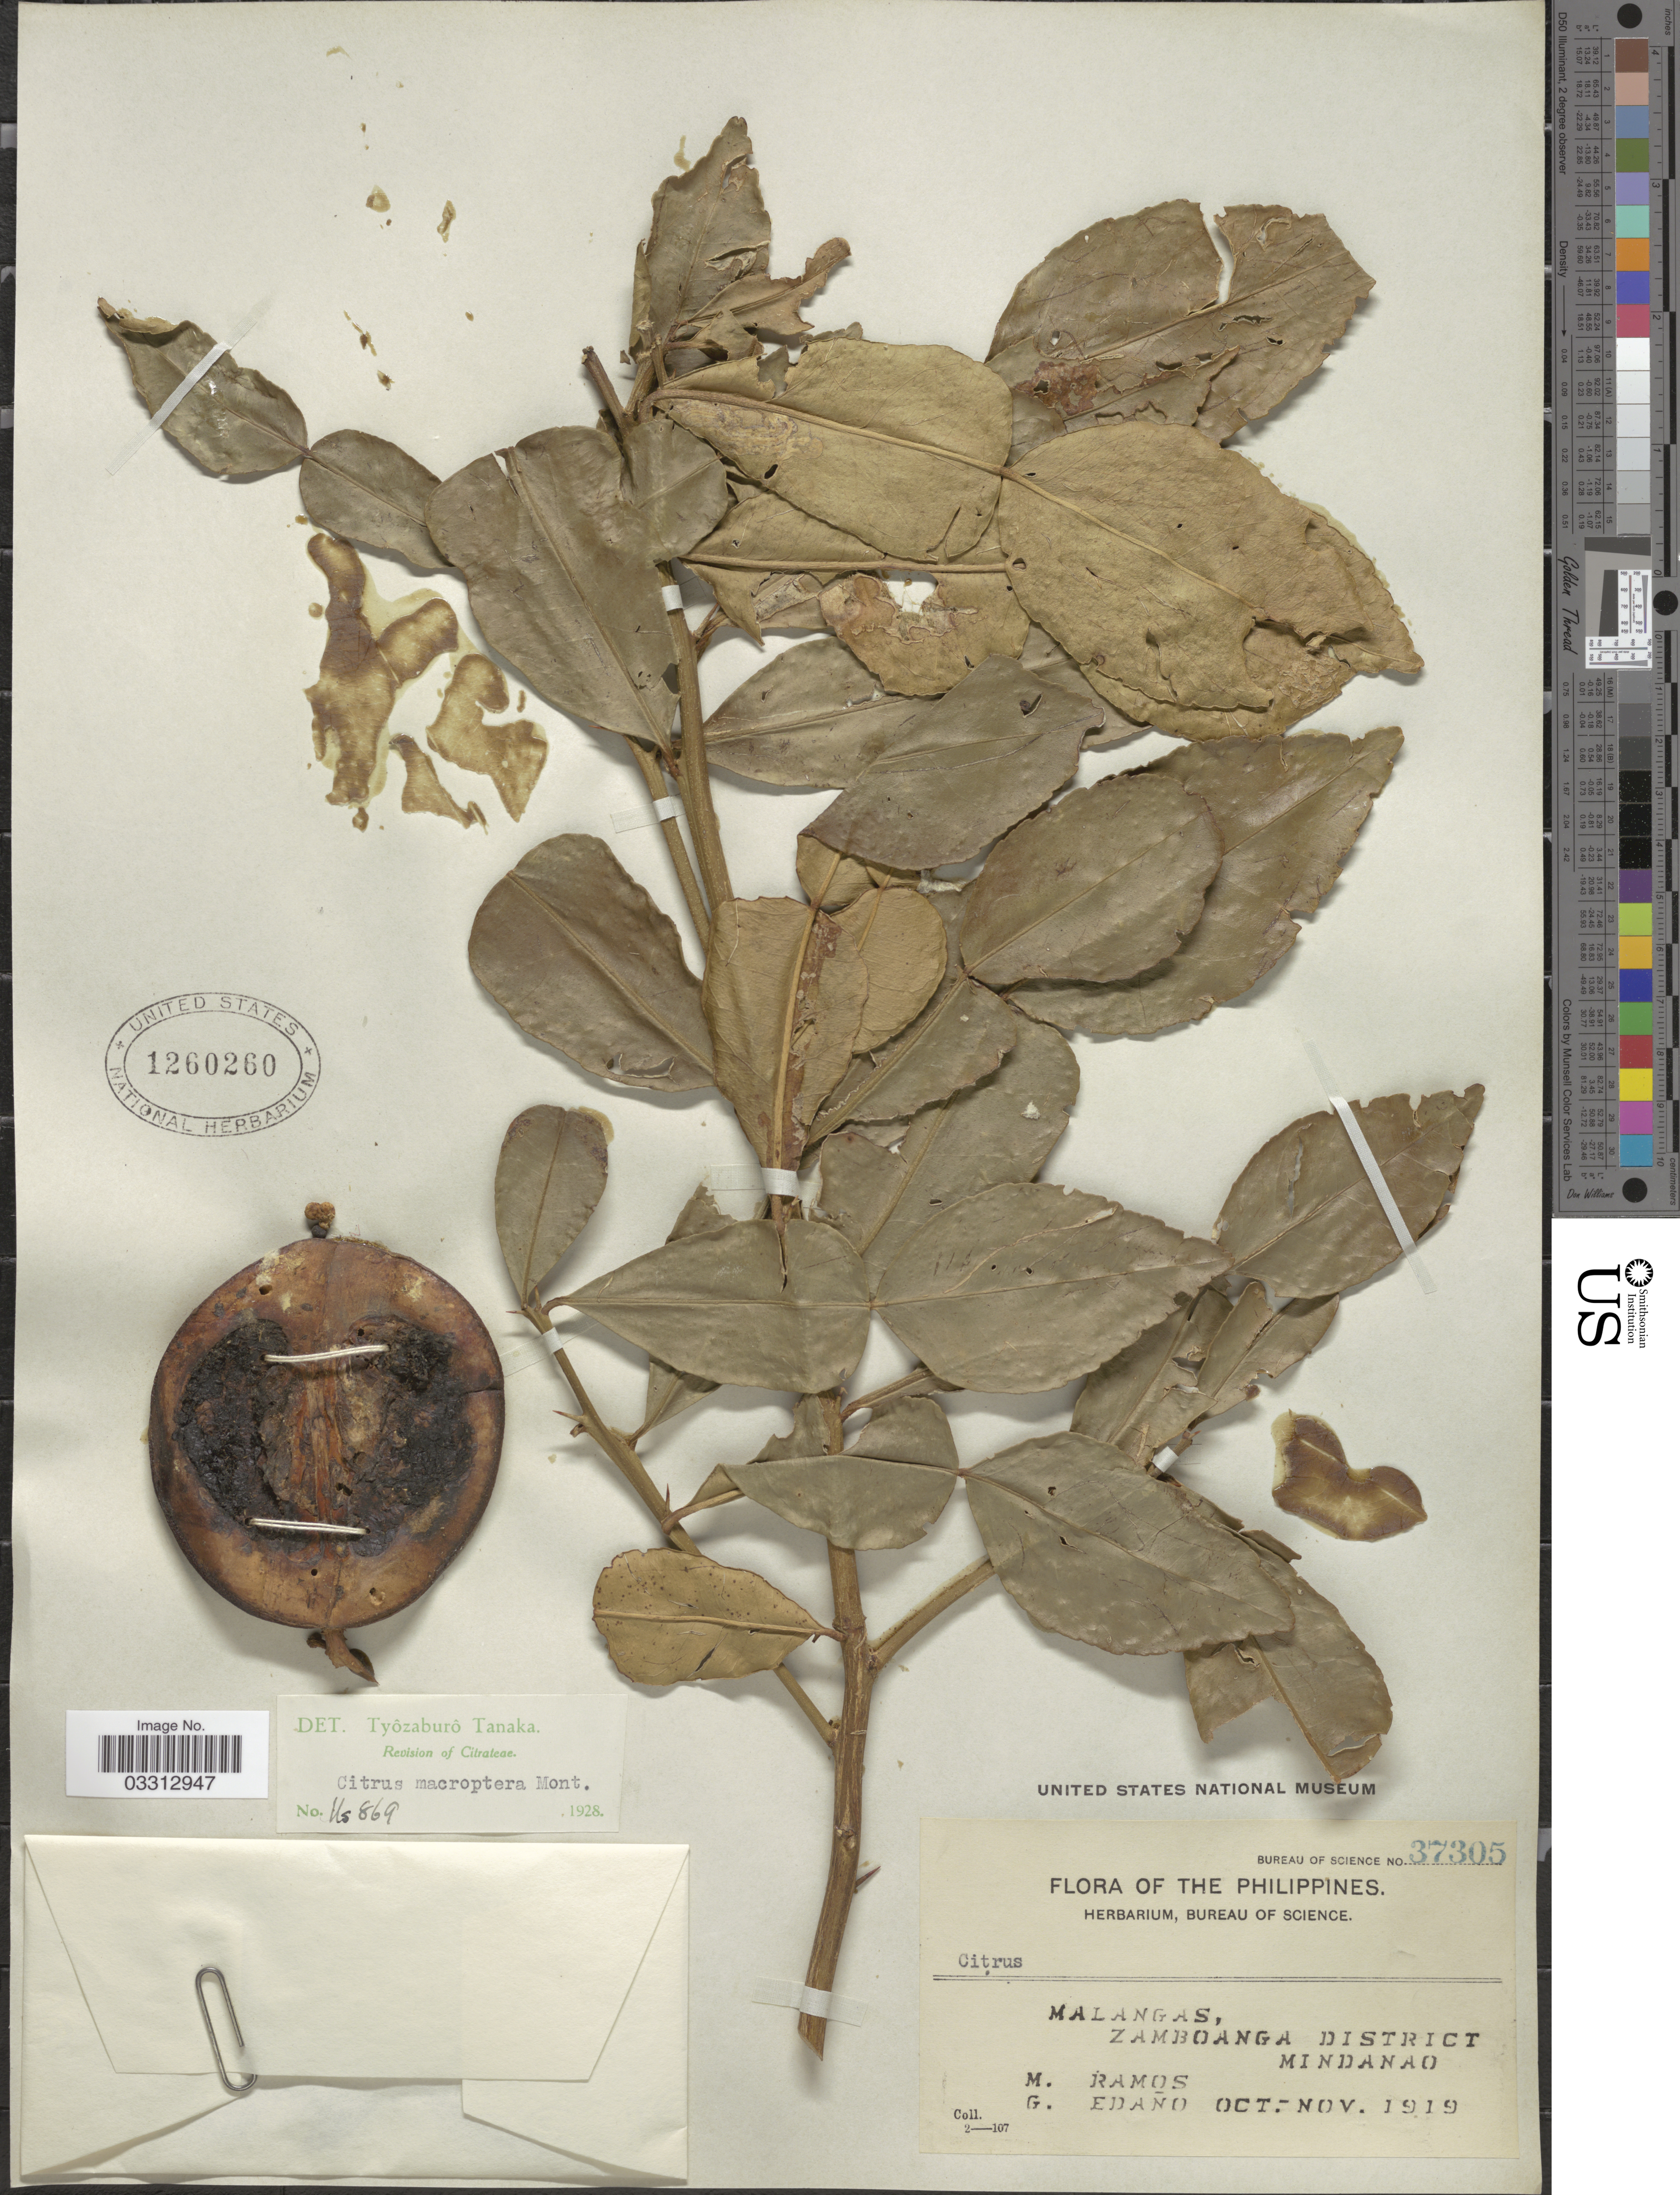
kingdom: Plantae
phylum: Tracheophyta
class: Magnoliopsida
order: Sapindales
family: Rutaceae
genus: Citrus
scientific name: Citrus macroptera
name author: Montrouz.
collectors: M. Ramos & G. Edaño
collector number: Bureau of Science 37305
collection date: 1919-10/1919-11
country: Philippines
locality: Malangas, Zamboanga District. Mindanao.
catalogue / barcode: US 1260260